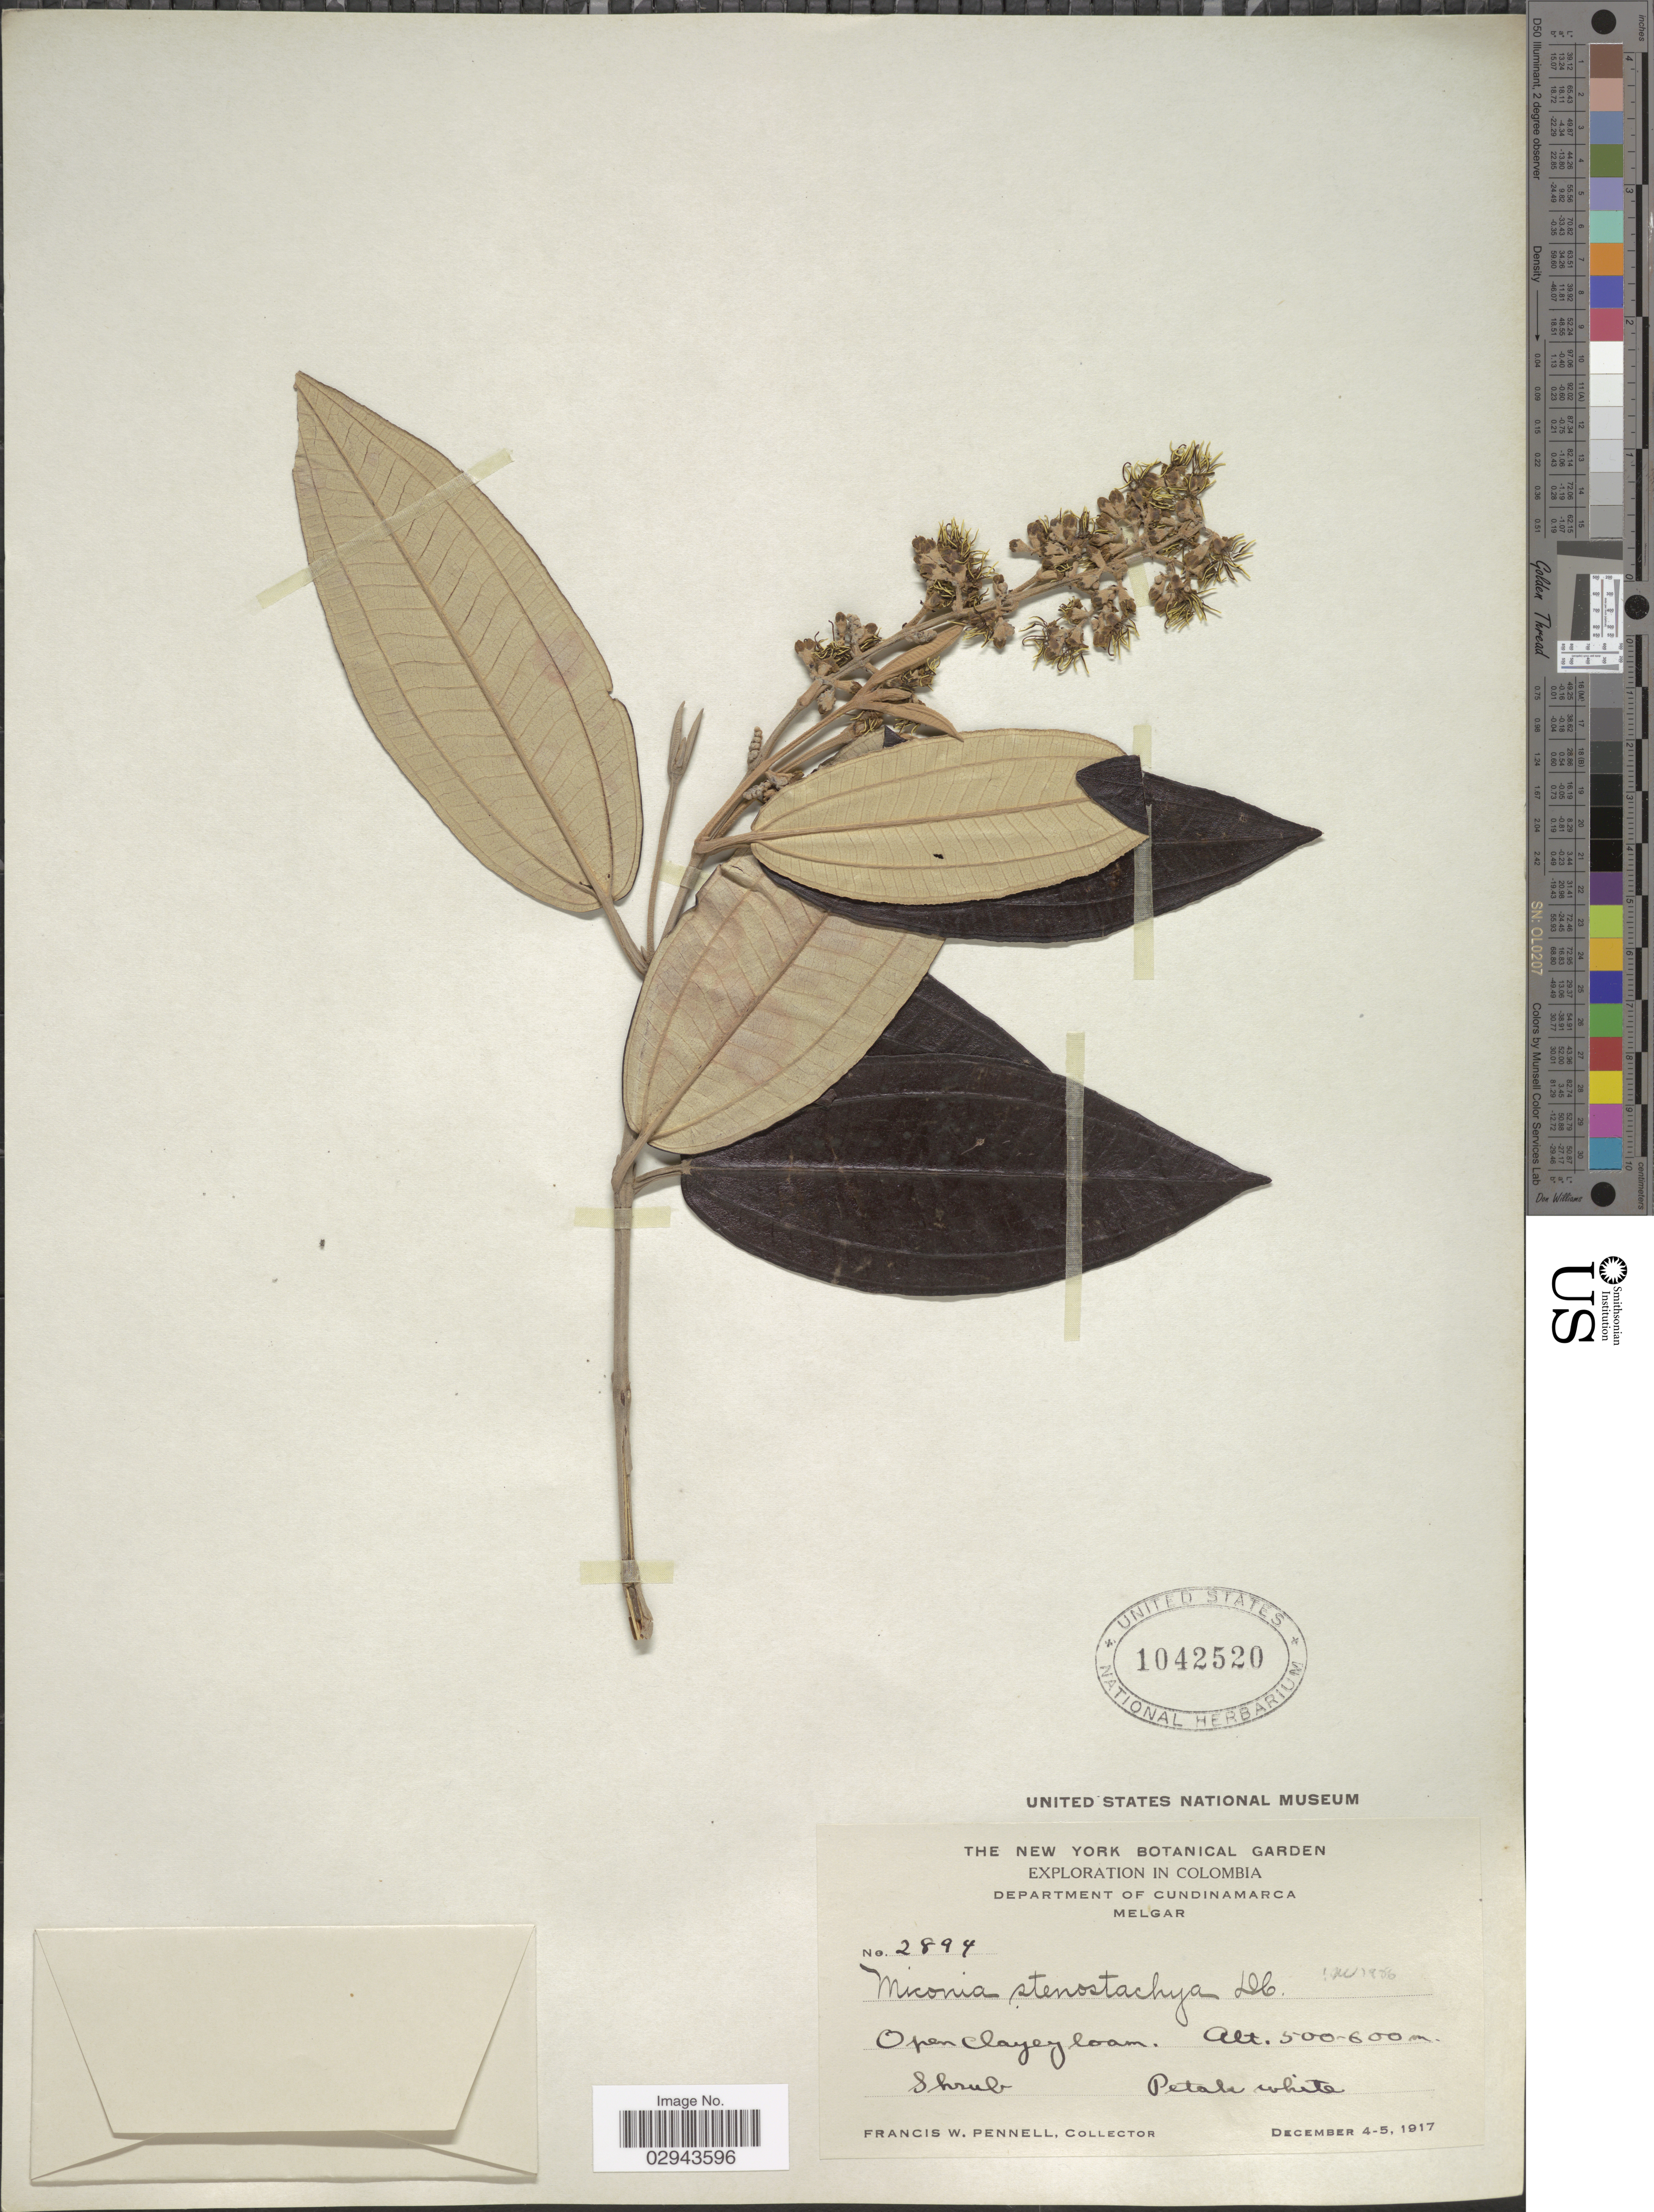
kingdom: Plantae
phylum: Tracheophyta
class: Magnoliopsida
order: Myrtales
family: Melastomataceae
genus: Miconia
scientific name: Miconia stenostachya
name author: DC.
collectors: F. W. Pennell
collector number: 2894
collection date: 1917-12-04/1917-12-05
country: Colombia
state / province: Cundinamarca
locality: Department of Cundinamarca. Melgar.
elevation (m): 500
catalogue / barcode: US 1042520